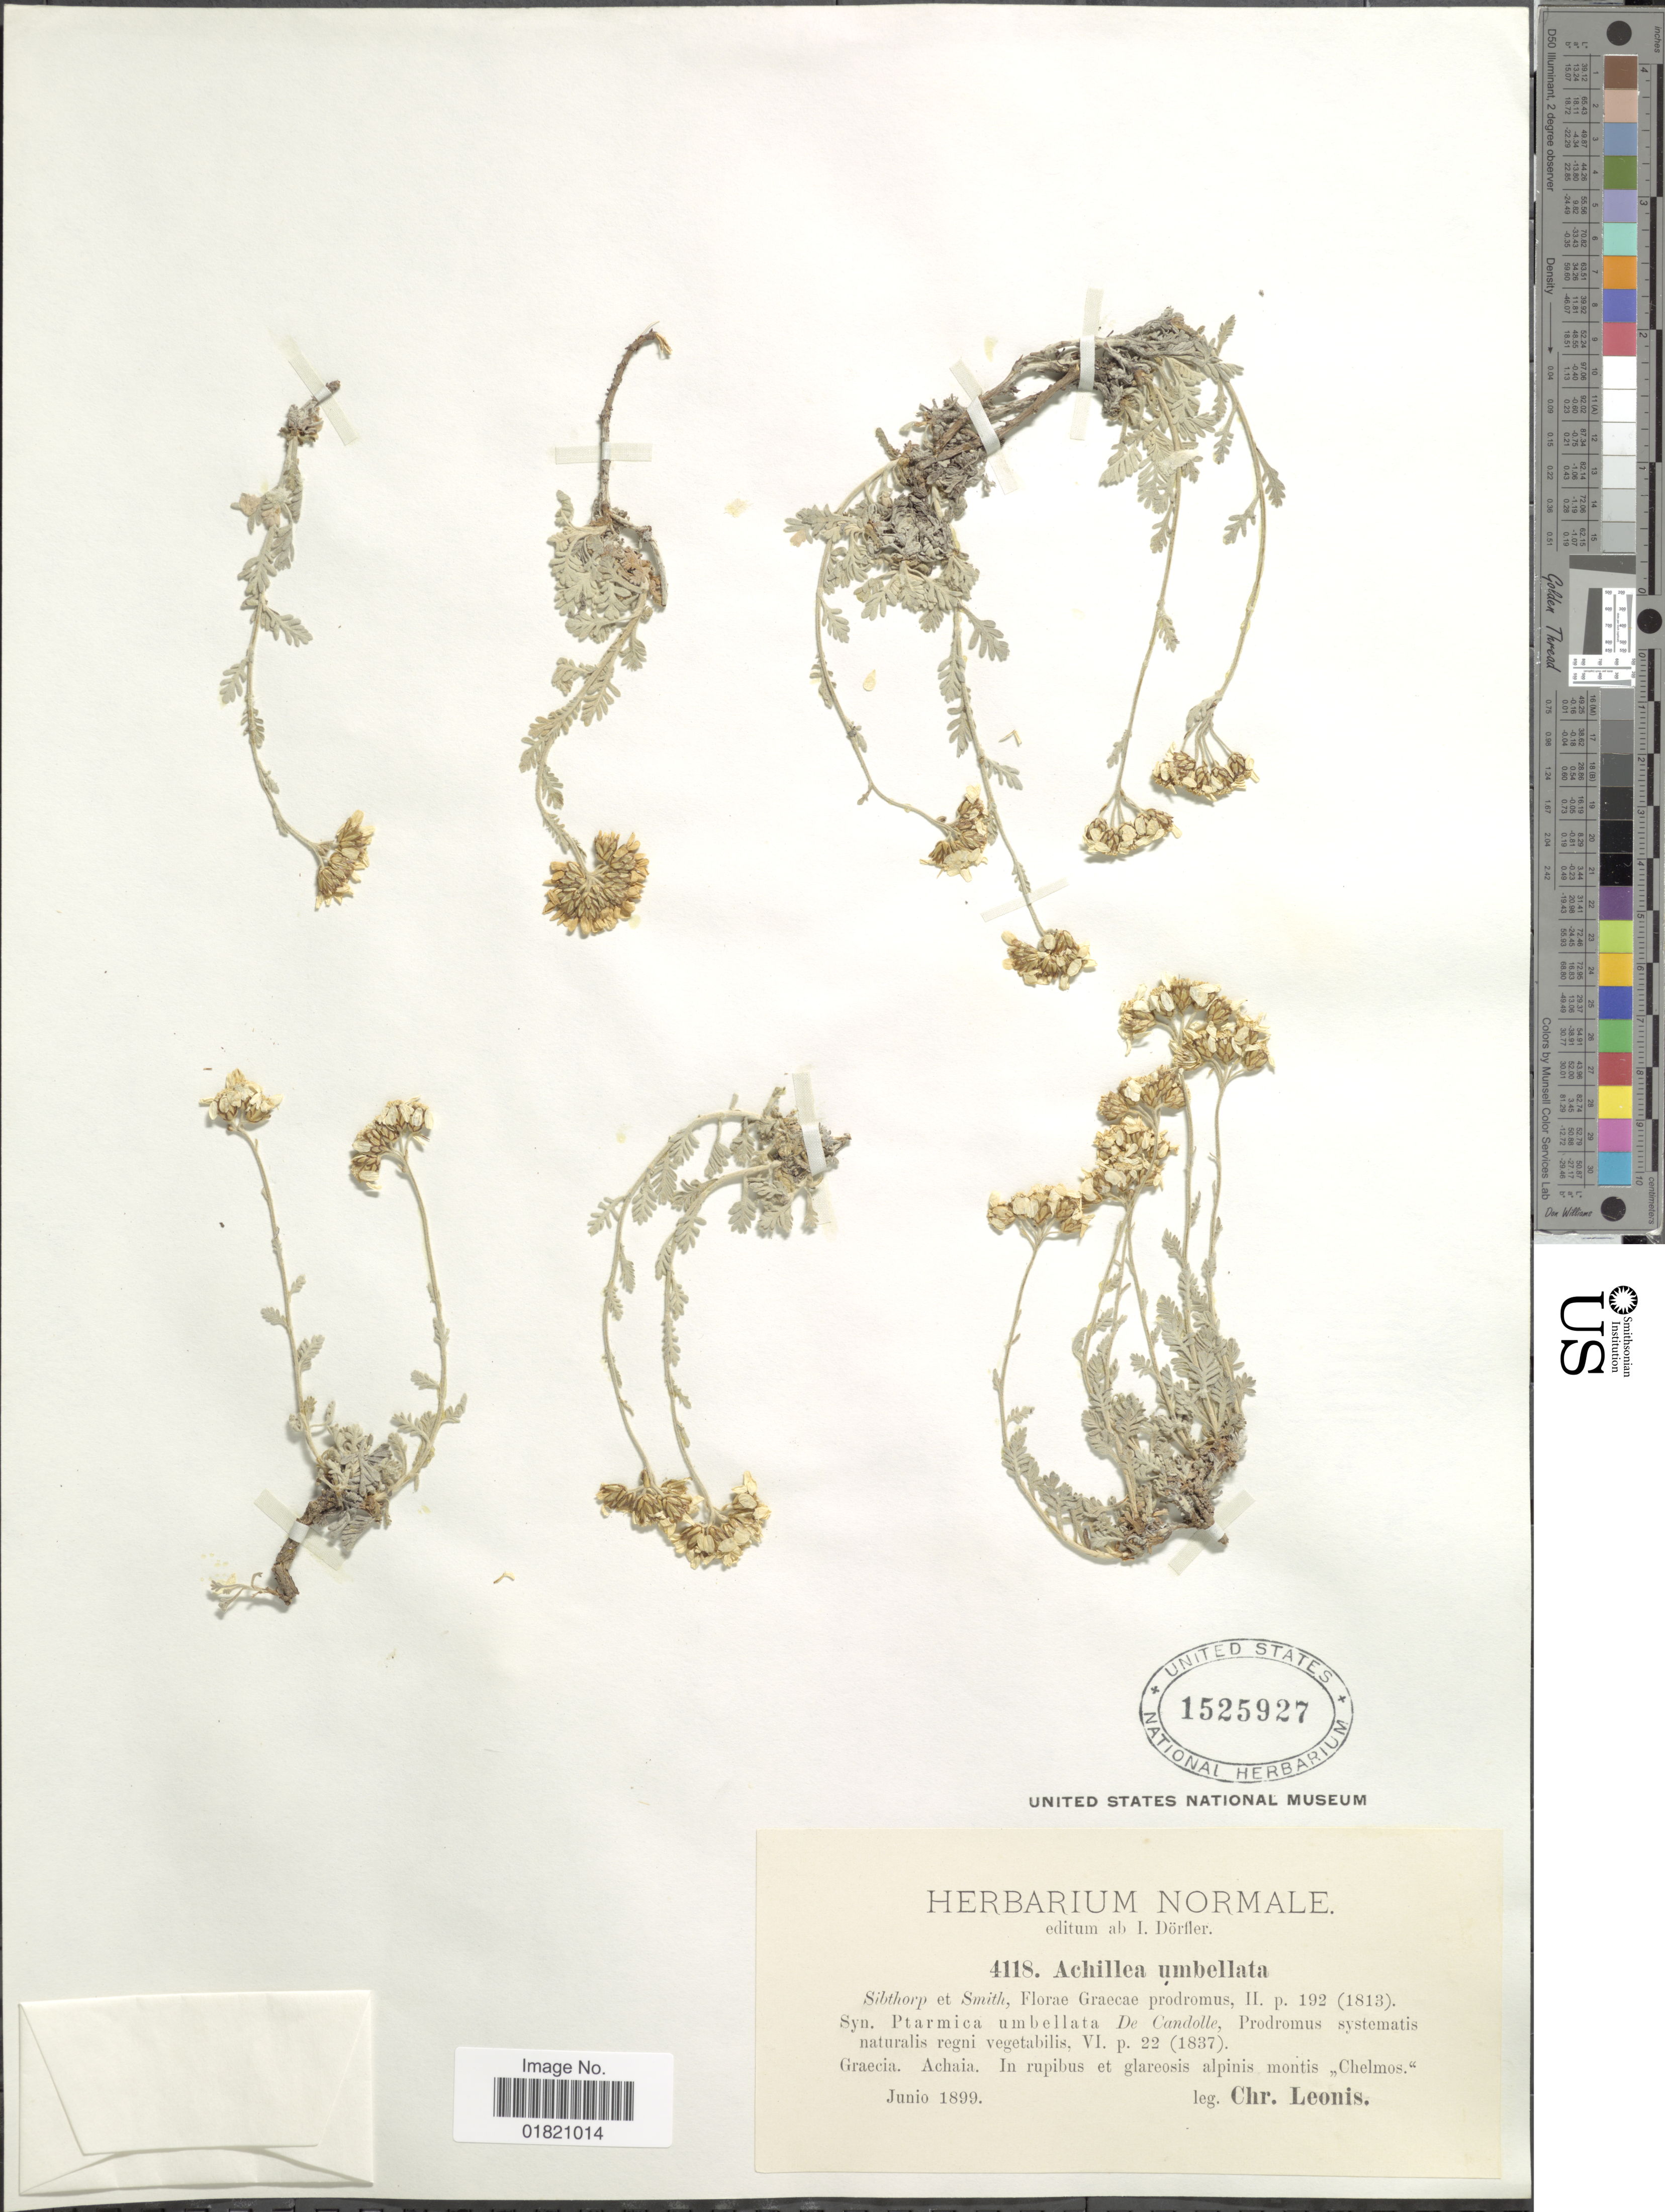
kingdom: Plantae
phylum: Tracheophyta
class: Magnoliopsida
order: Asterales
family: Asteraceae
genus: Achillea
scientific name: Achillea umbellata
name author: Sibth. & Sm.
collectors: C. Leonis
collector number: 4118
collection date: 1899-06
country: Greece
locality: Achaia. montis "Chelmos"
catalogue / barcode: US 1525927